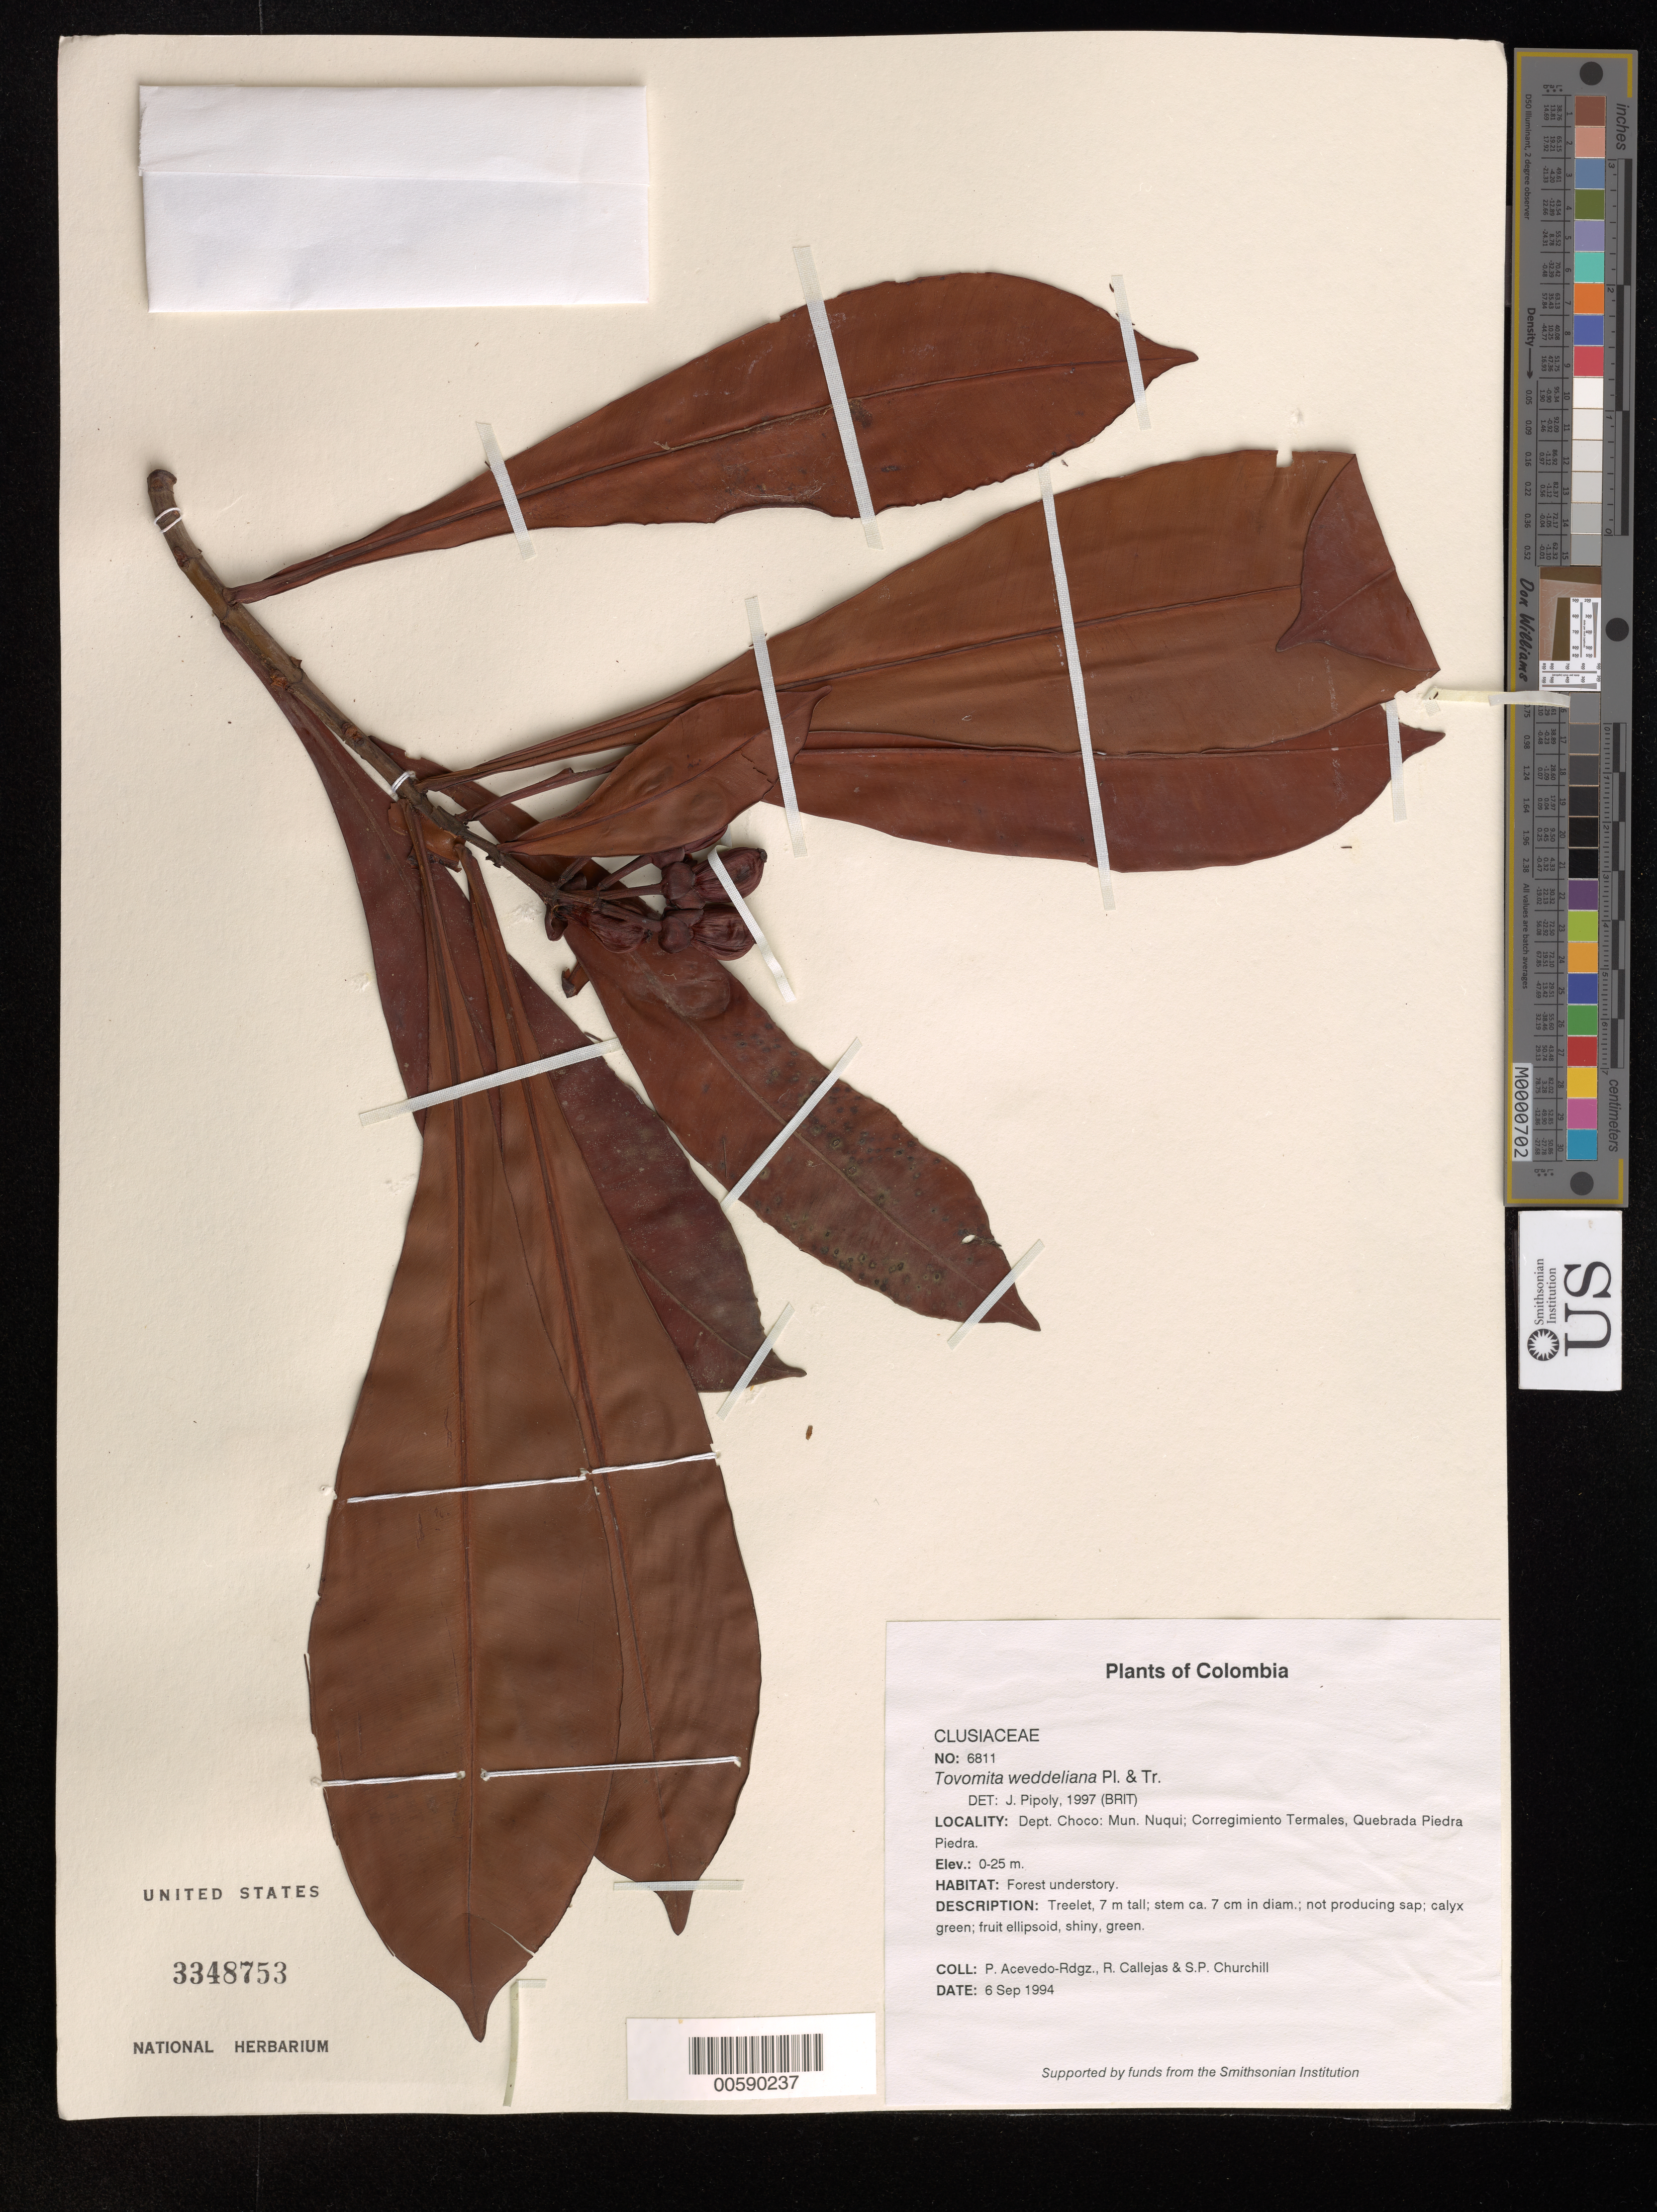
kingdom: Plantae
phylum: Tracheophyta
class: Magnoliopsida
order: Malpighiales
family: Clusiaceae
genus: Tovomita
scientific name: Tovomita weddelliana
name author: Planch. & Triana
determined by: Pipoly, J. J., III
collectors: P. Acevedo-Rodr., R. Callejas & S. Churchill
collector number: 6811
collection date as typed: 06 Sep 1994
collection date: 1994-09-06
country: Colombia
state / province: Chocó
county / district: Nuqui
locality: Depart. Choco; Mun. Nuqui; Corregimiento Termales. Quebrada Piedra Piedra.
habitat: Forest understory.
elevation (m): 0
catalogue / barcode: US 3348753